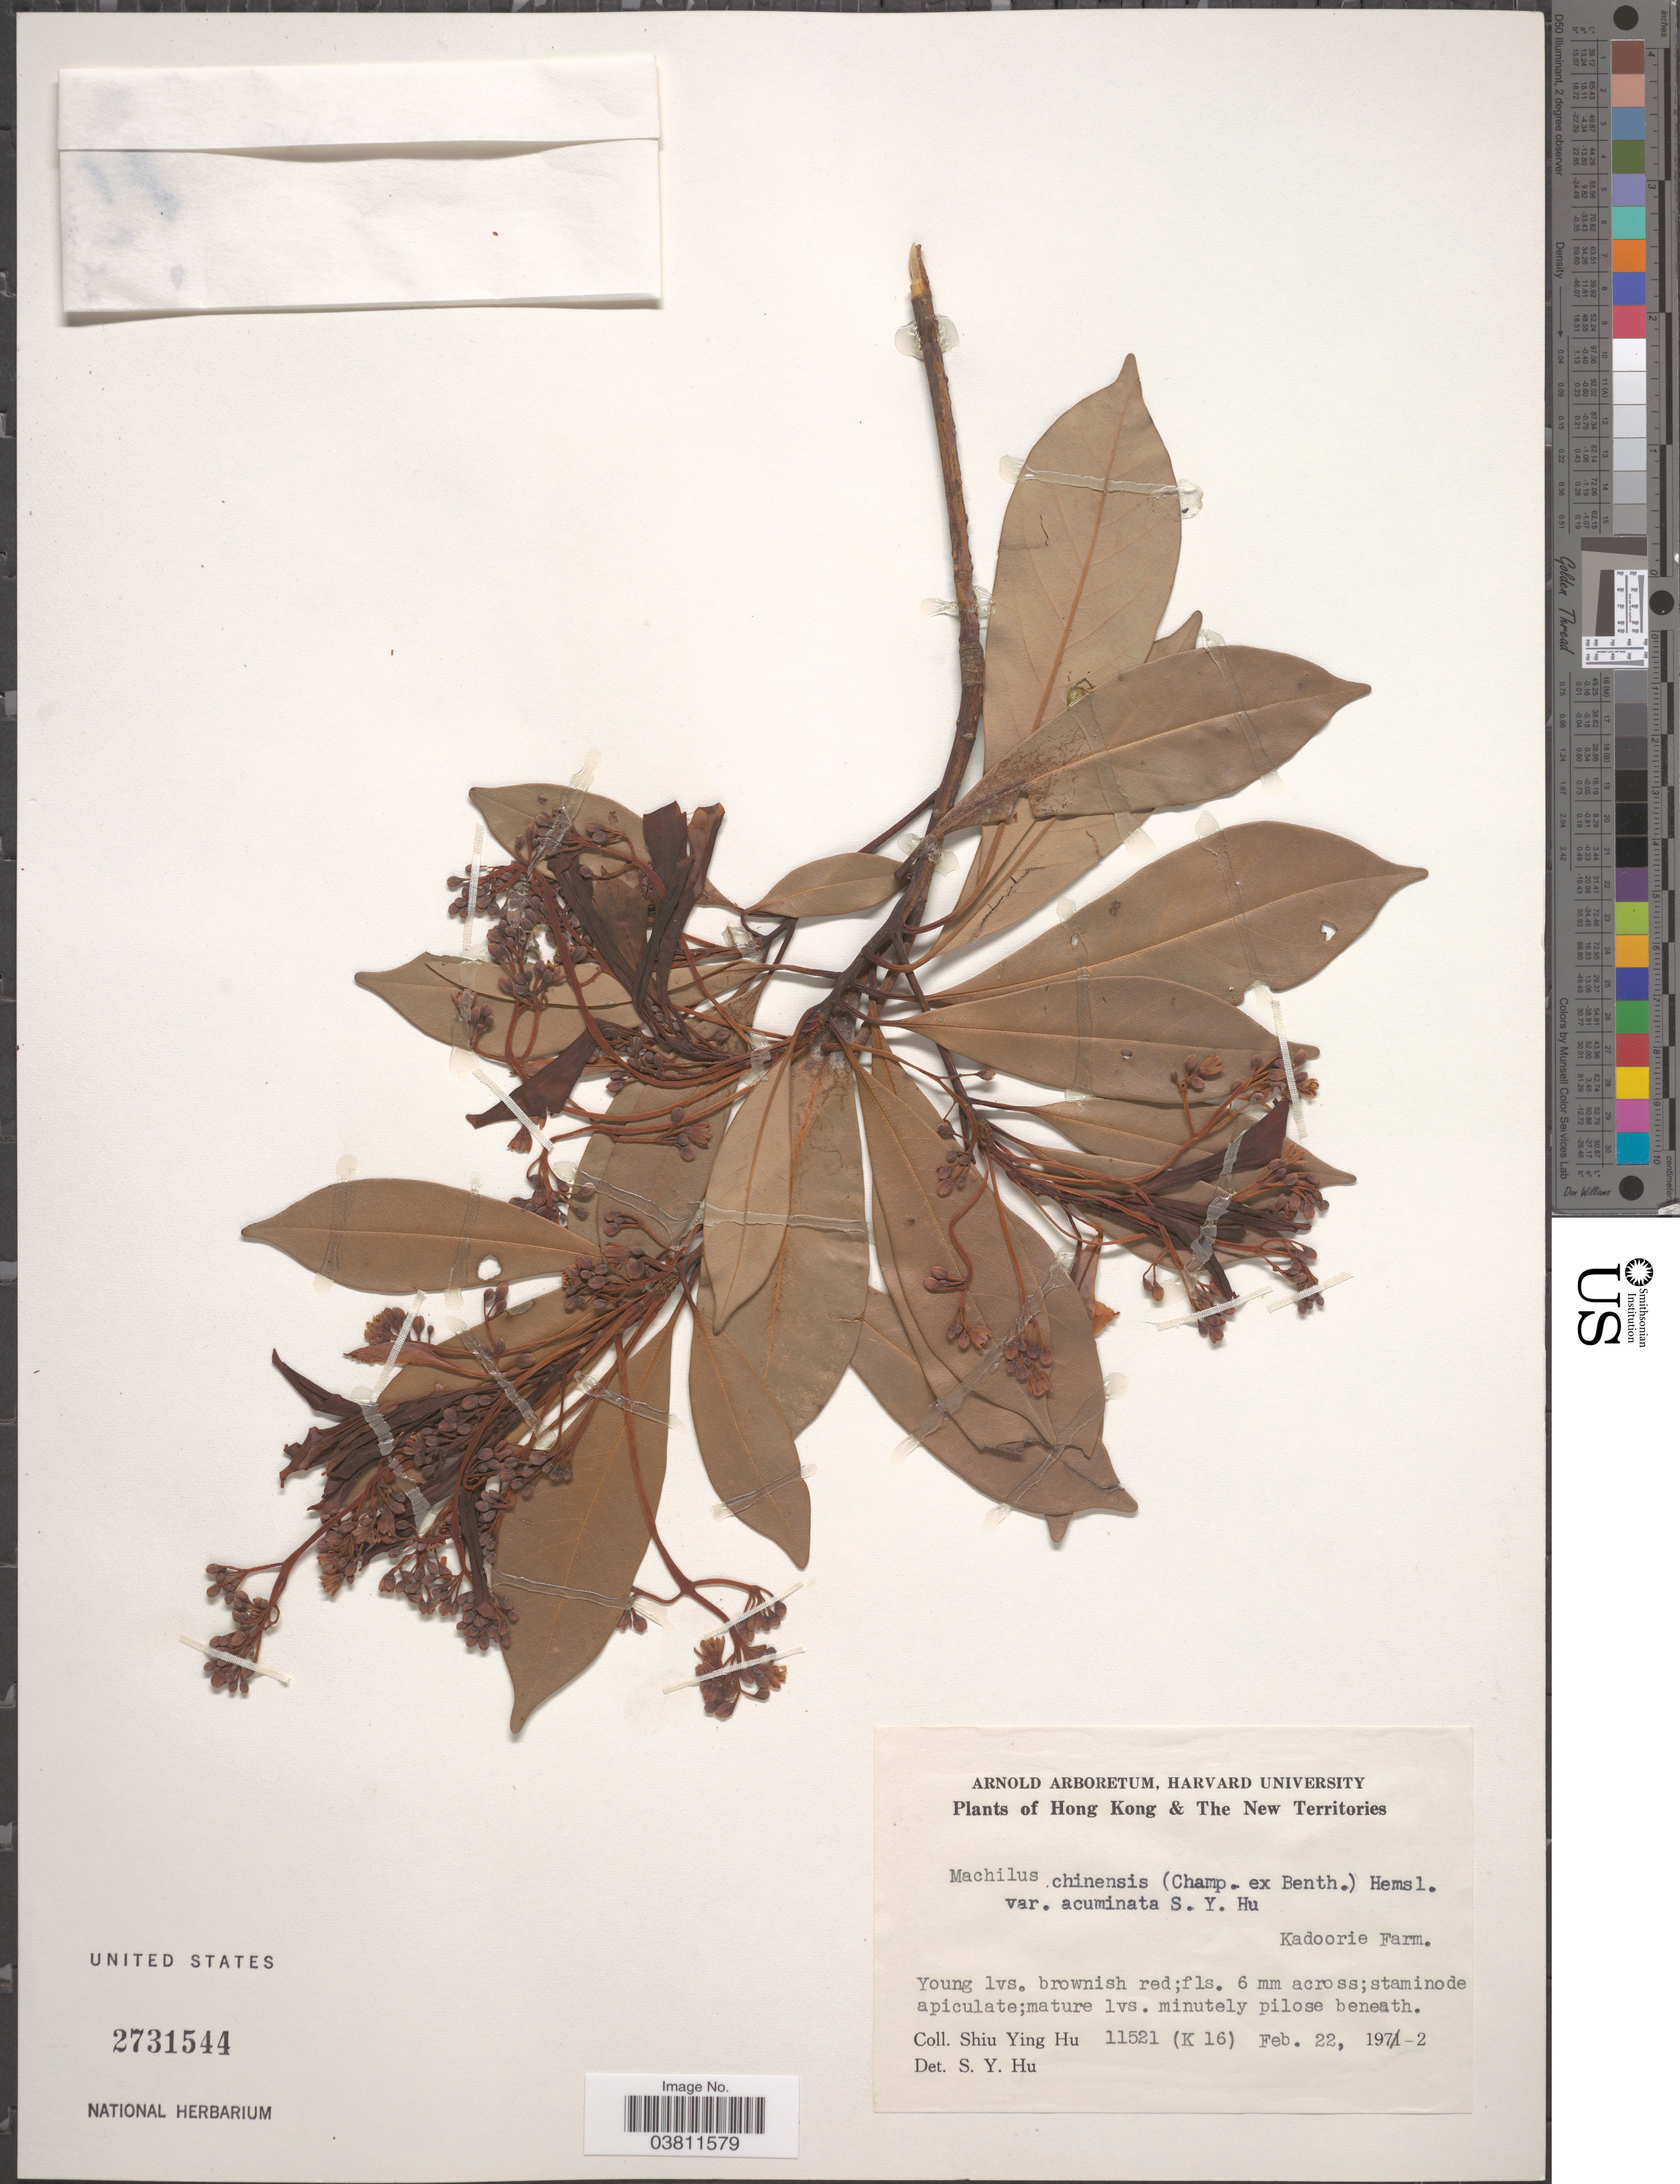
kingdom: Plantae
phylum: Tracheophyta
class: Magnoliopsida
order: Laurales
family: Lauraceae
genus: Machilus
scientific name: Machilus chinensis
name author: (Benth.) Hemsl.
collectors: S. Y. Hu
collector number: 11521 (K16)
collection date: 1972-02-22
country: China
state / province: Hong Kong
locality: The New Territories. Kadoorie Farm.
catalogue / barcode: US 2731544